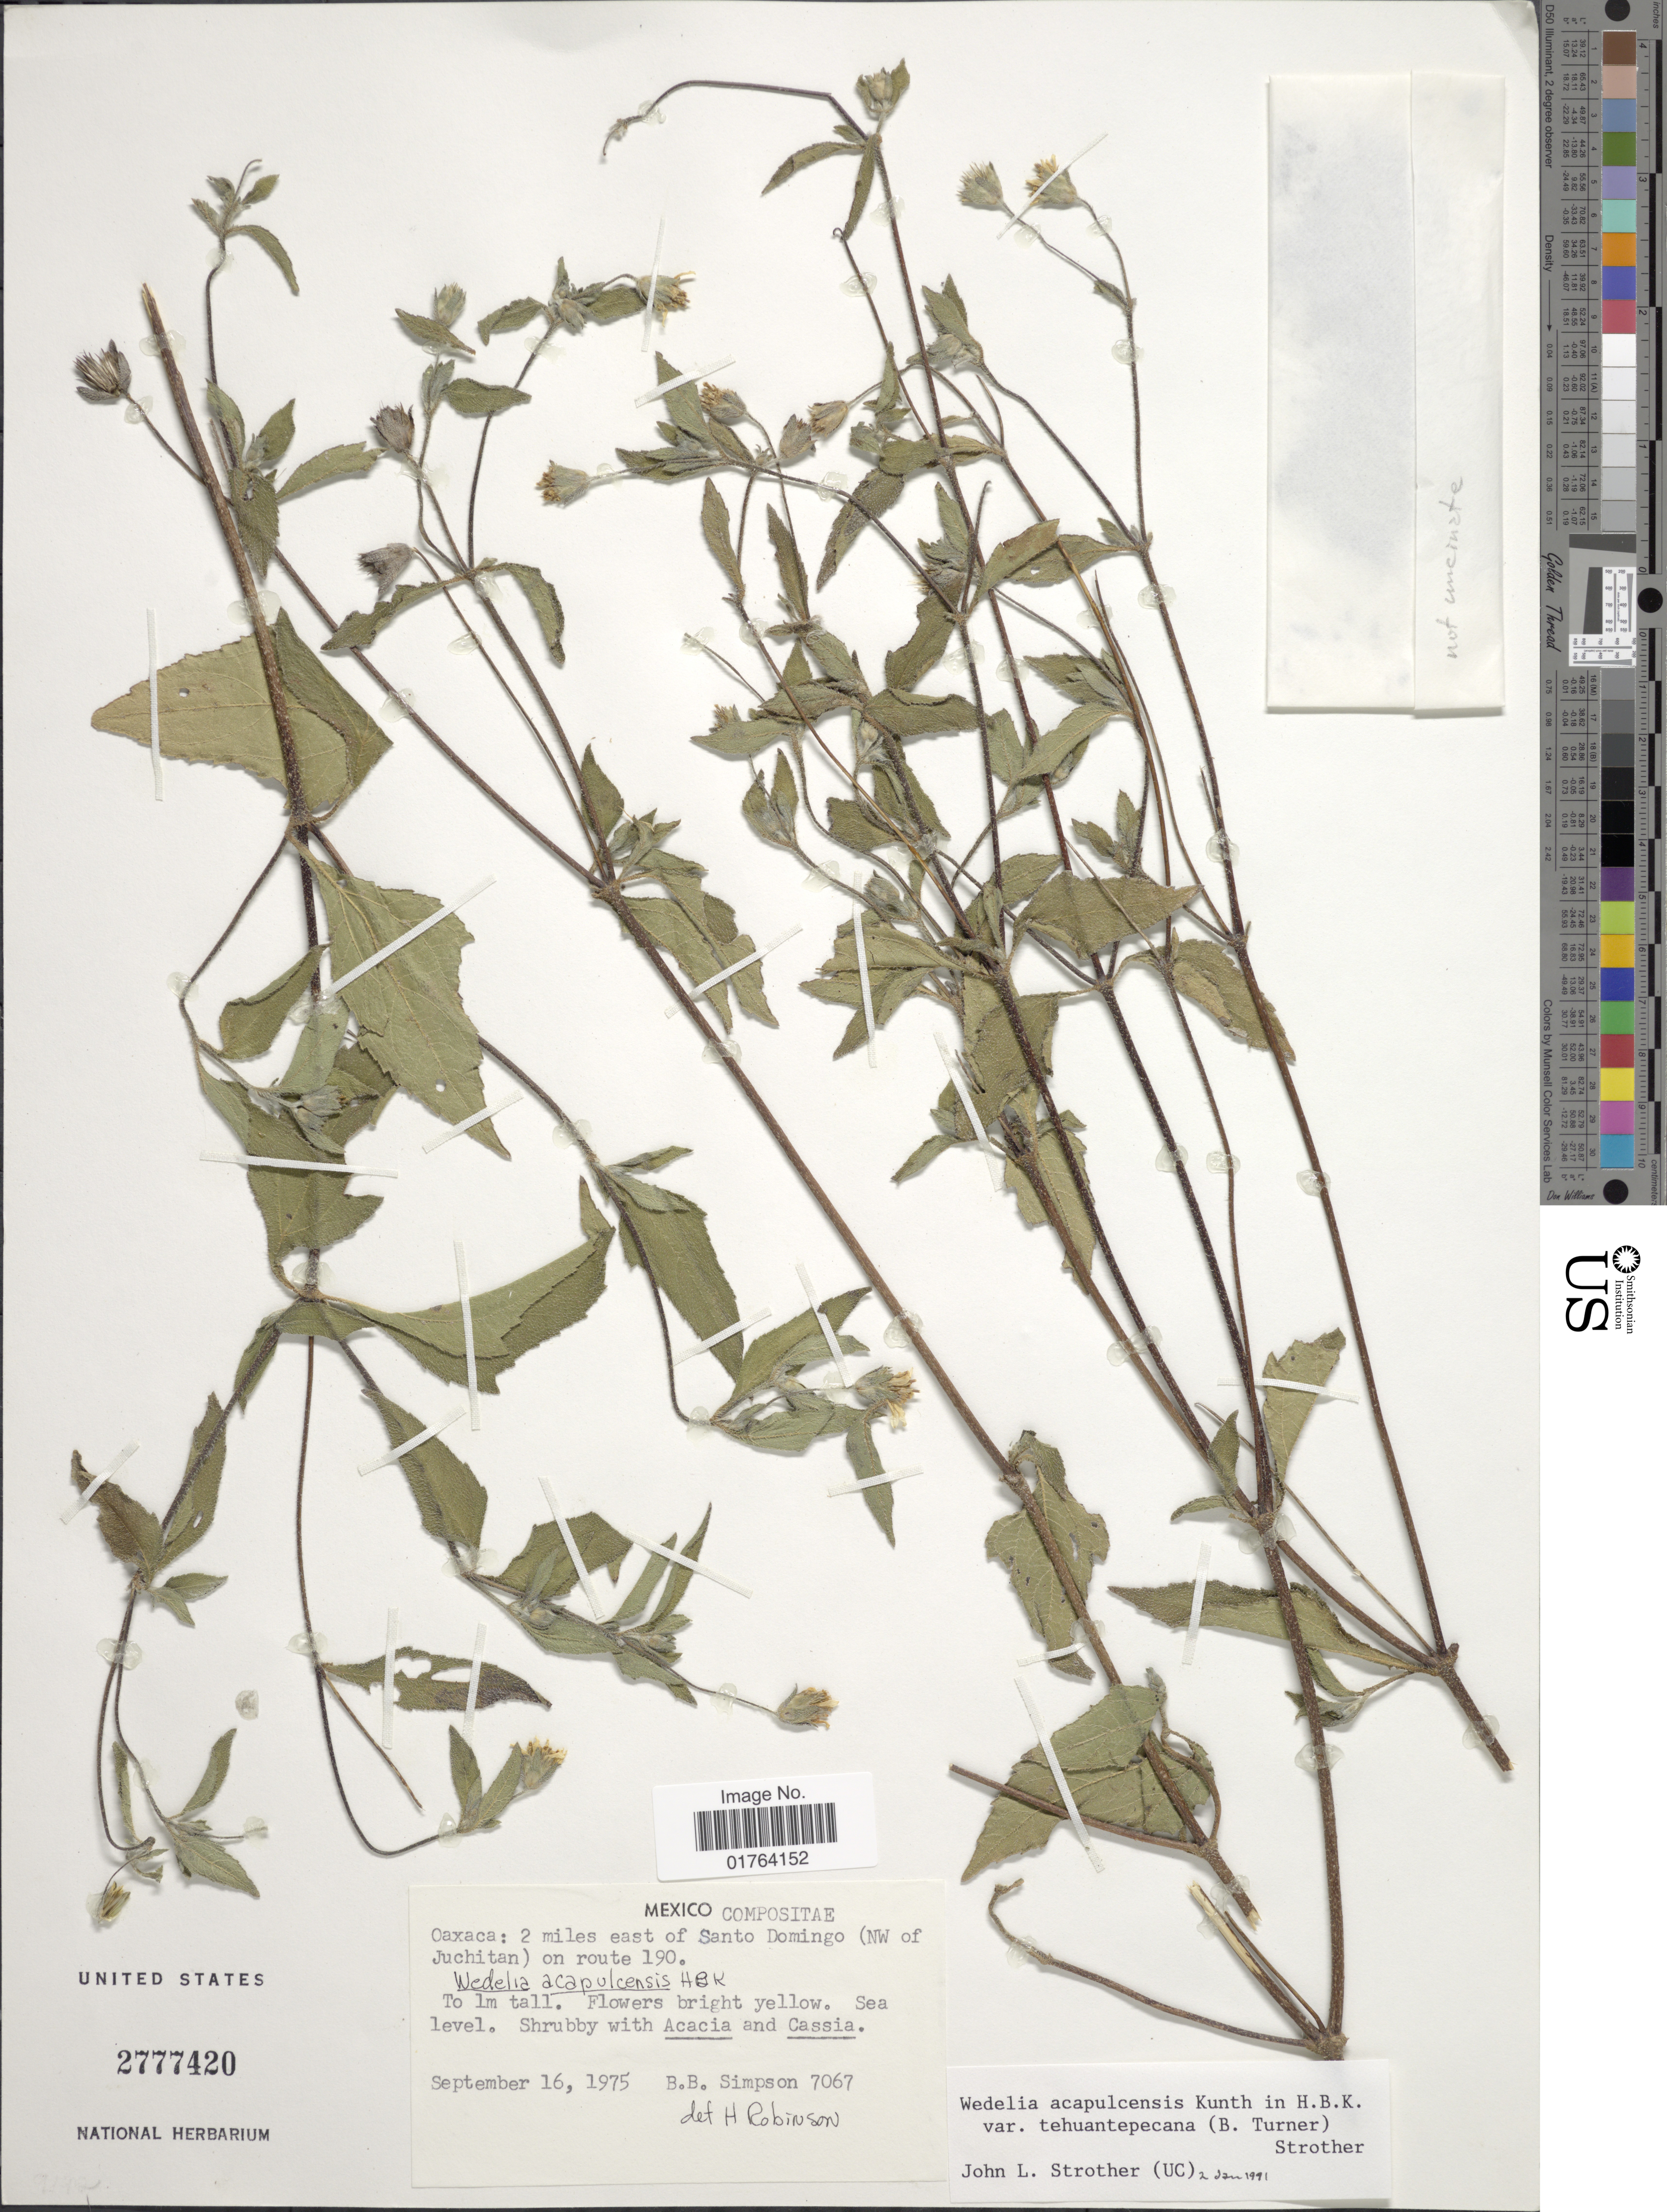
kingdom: Plantae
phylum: Tracheophyta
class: Magnoliopsida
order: Asterales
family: Asteraceae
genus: Wedelia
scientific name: Wedelia acapulcensis var. tehuantepecana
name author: (B.L. Turner) Strother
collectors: B. B. Simpson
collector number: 7067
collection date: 1975-09-16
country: Mexico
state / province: Oaxaca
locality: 2 miles east of Santo Domingo (NW of Juchitan) on route 190.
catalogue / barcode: US 2777420